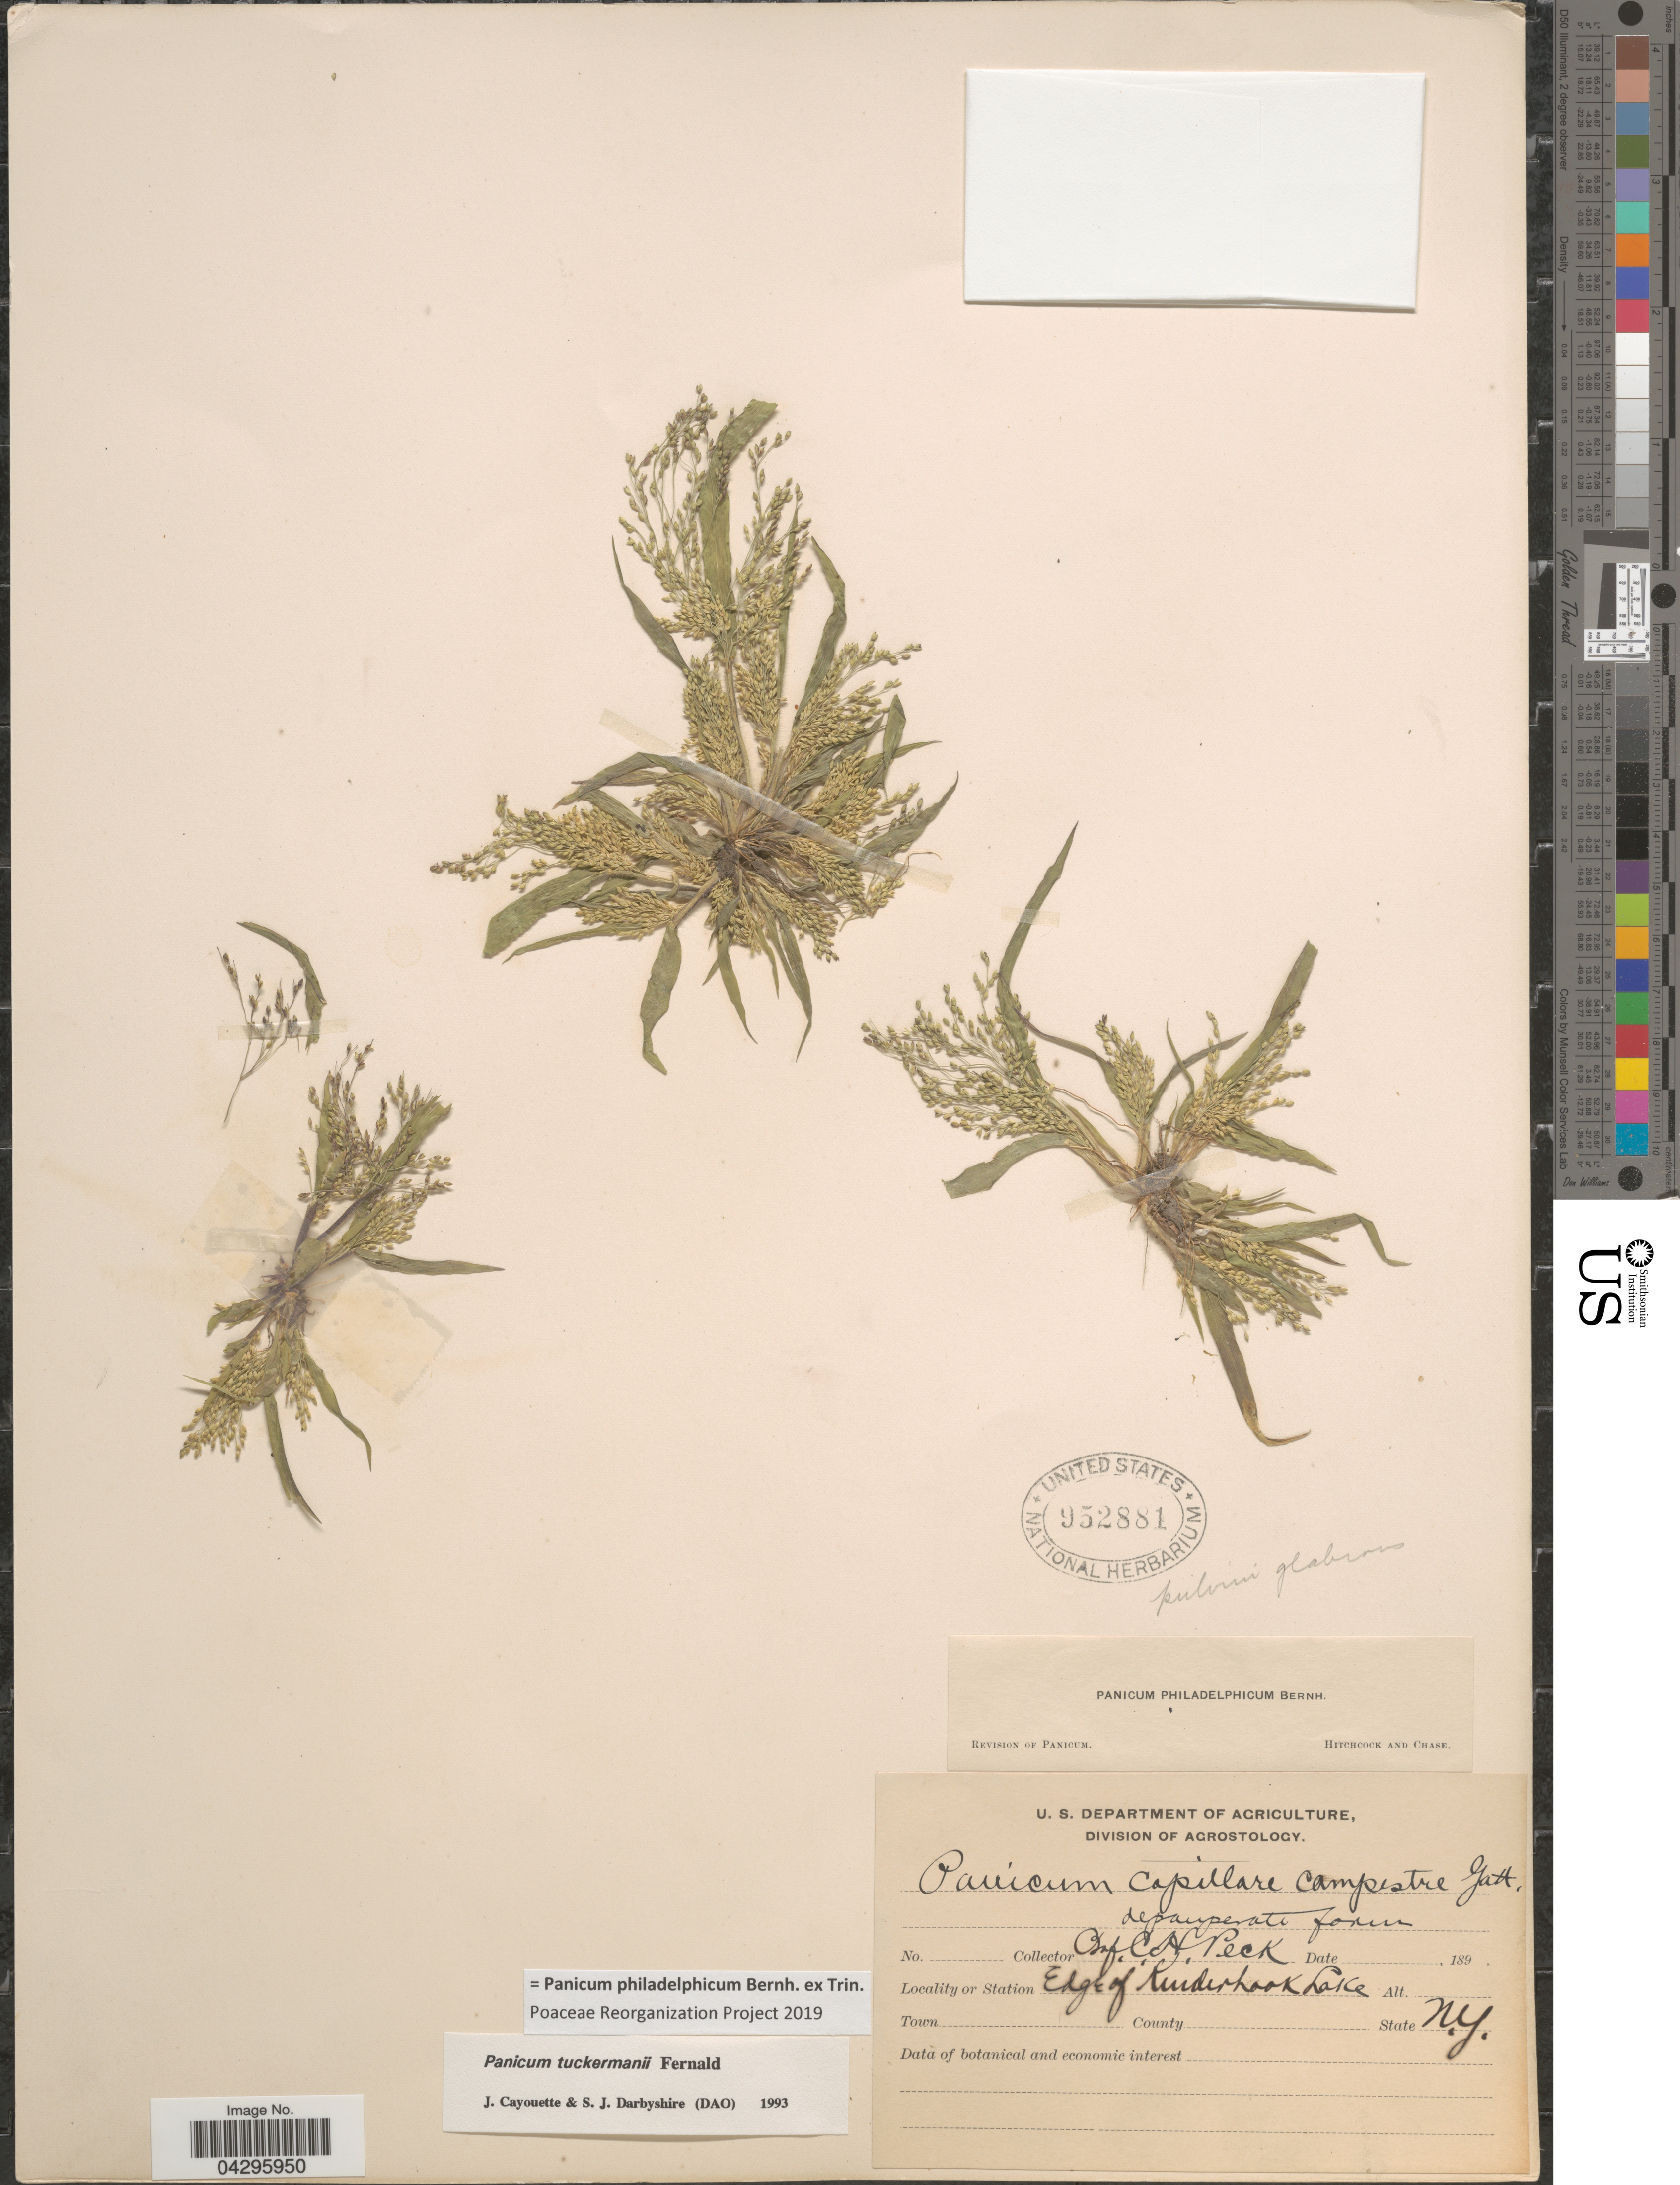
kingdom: Plantae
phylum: Tracheophyta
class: Liliopsida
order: Poales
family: Poaceae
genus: Panicum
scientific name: Panicum philadelphicum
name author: Bernh. ex Trin.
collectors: C. H. Peck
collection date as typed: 189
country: United States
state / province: New York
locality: Edge of Kinderhook Lake.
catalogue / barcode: US 952881